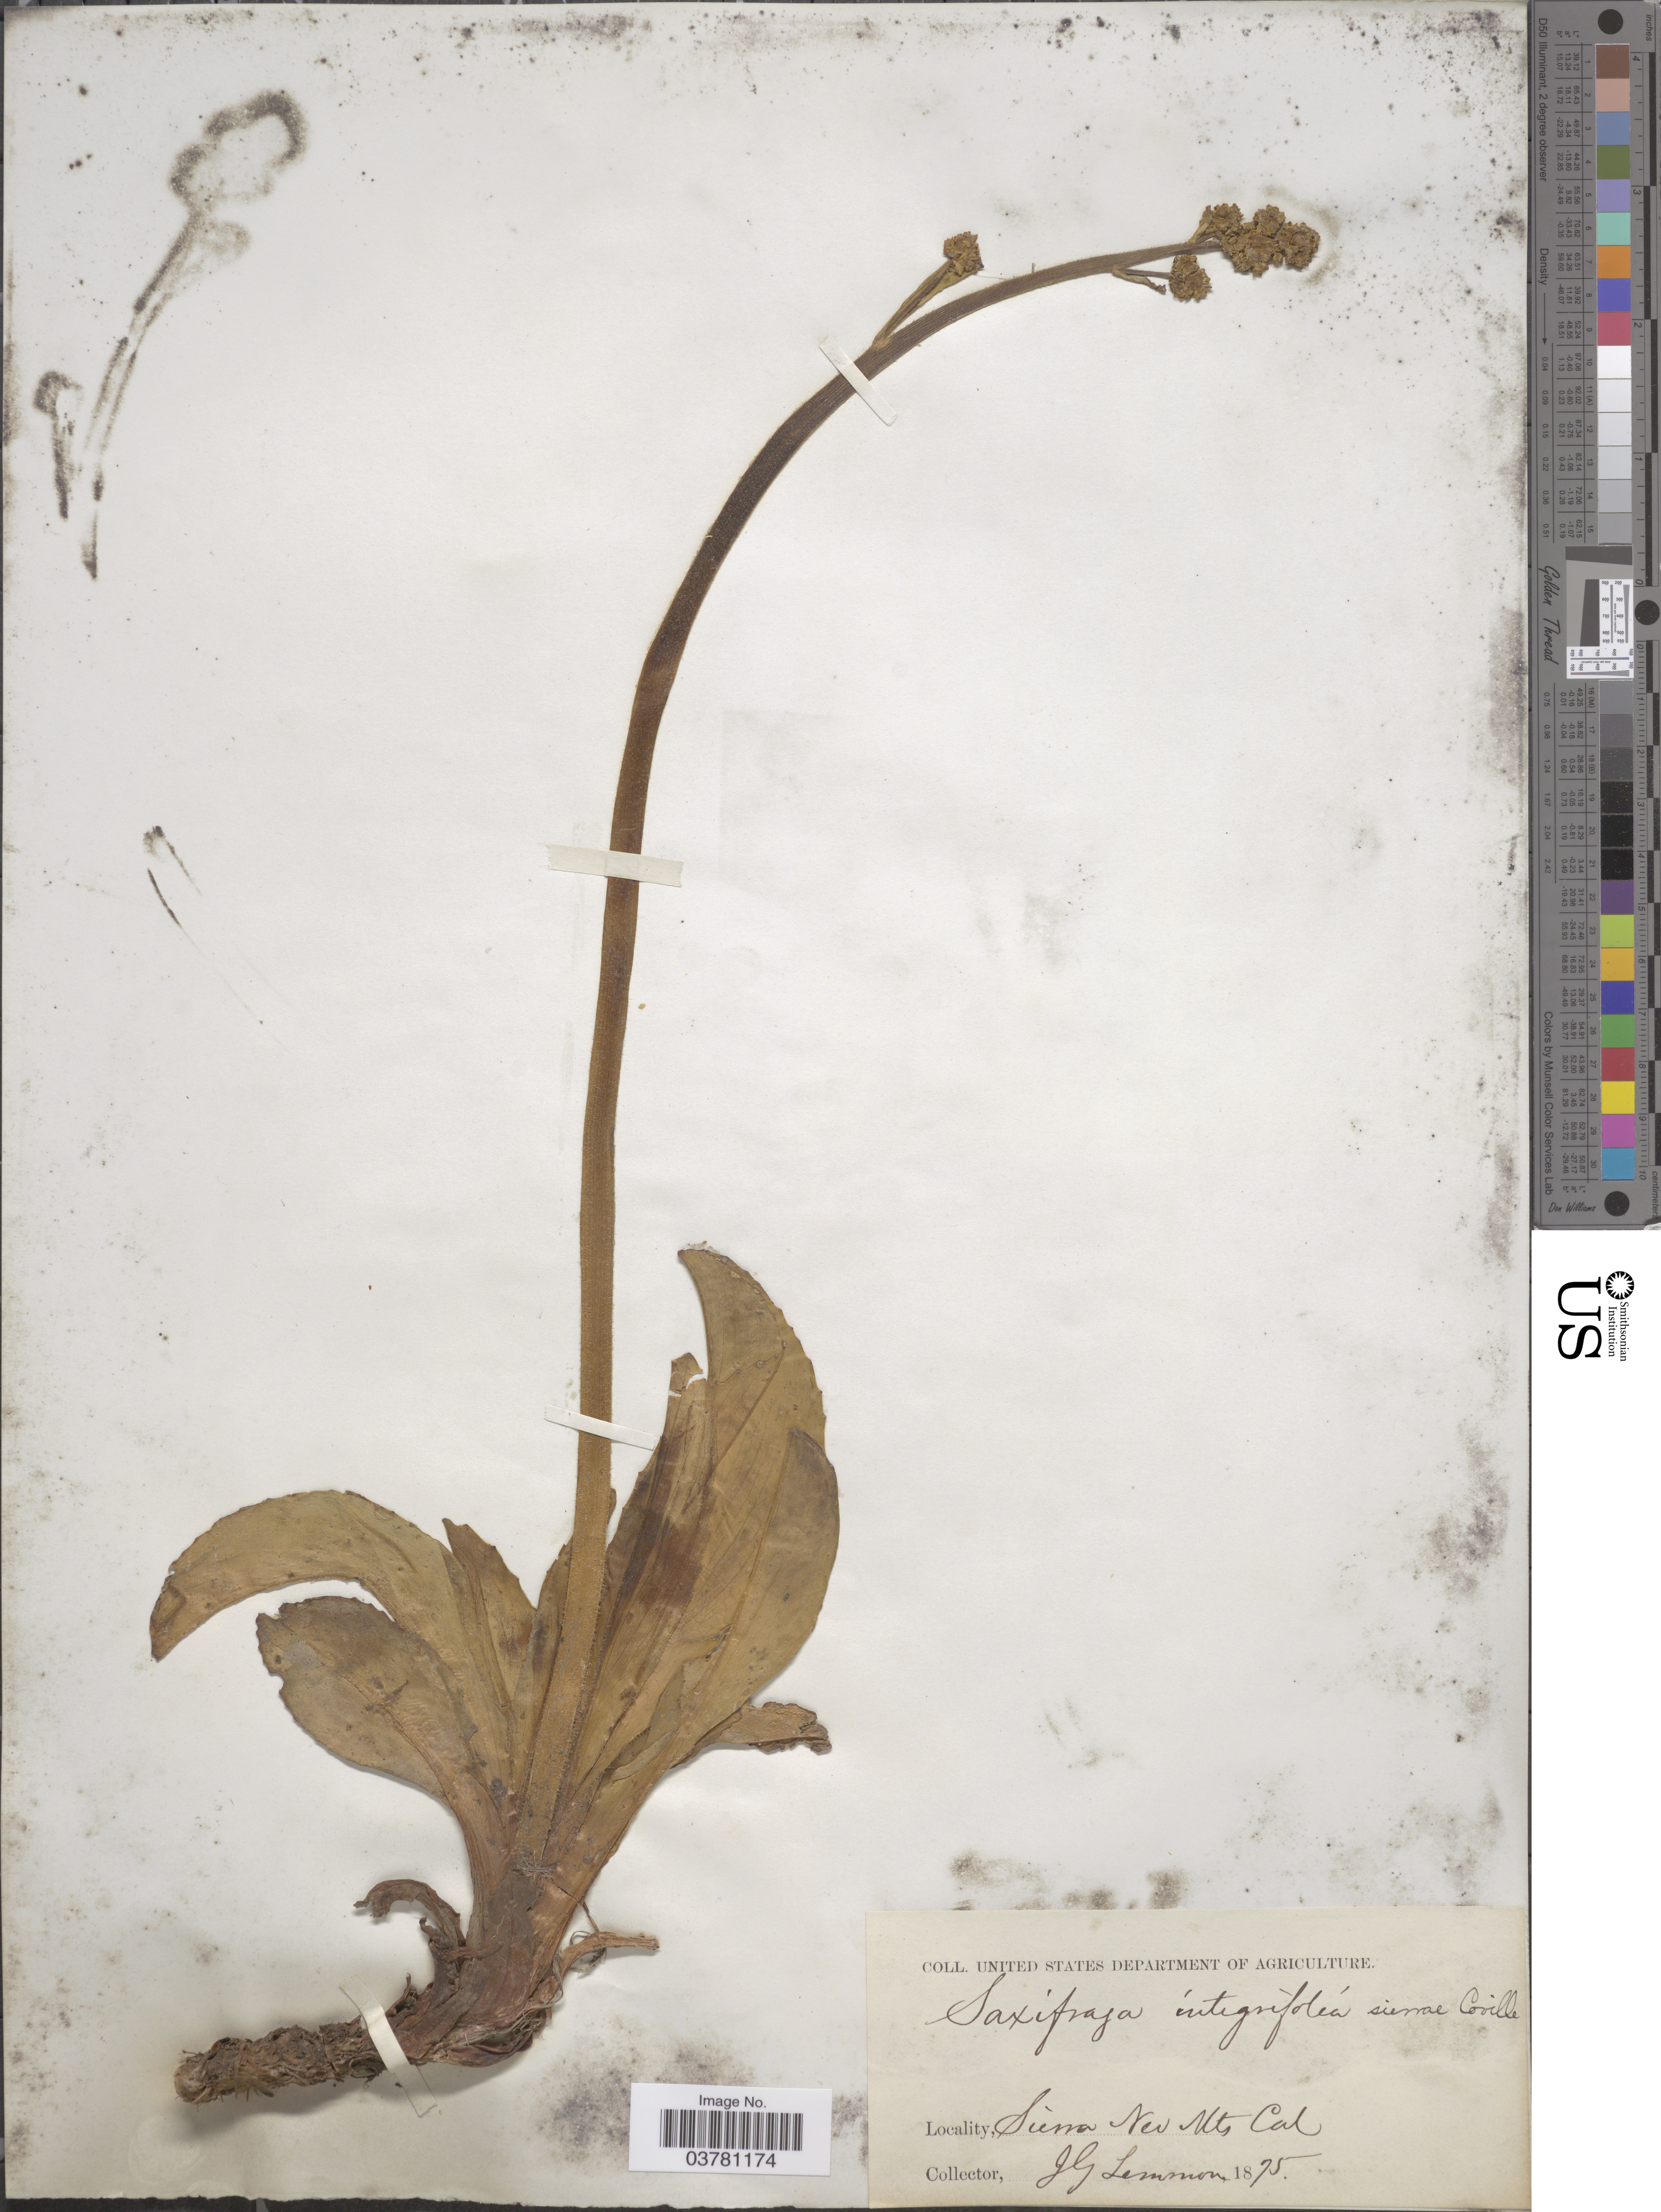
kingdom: Plantae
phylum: Tracheophyta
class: Magnoliopsida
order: Saxifragales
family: Saxifragaceae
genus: Micranthes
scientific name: Micranthes oregana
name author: (Howell) Small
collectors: J. Lemmon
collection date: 1875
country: United States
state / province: California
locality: Sierra Nev Mts.